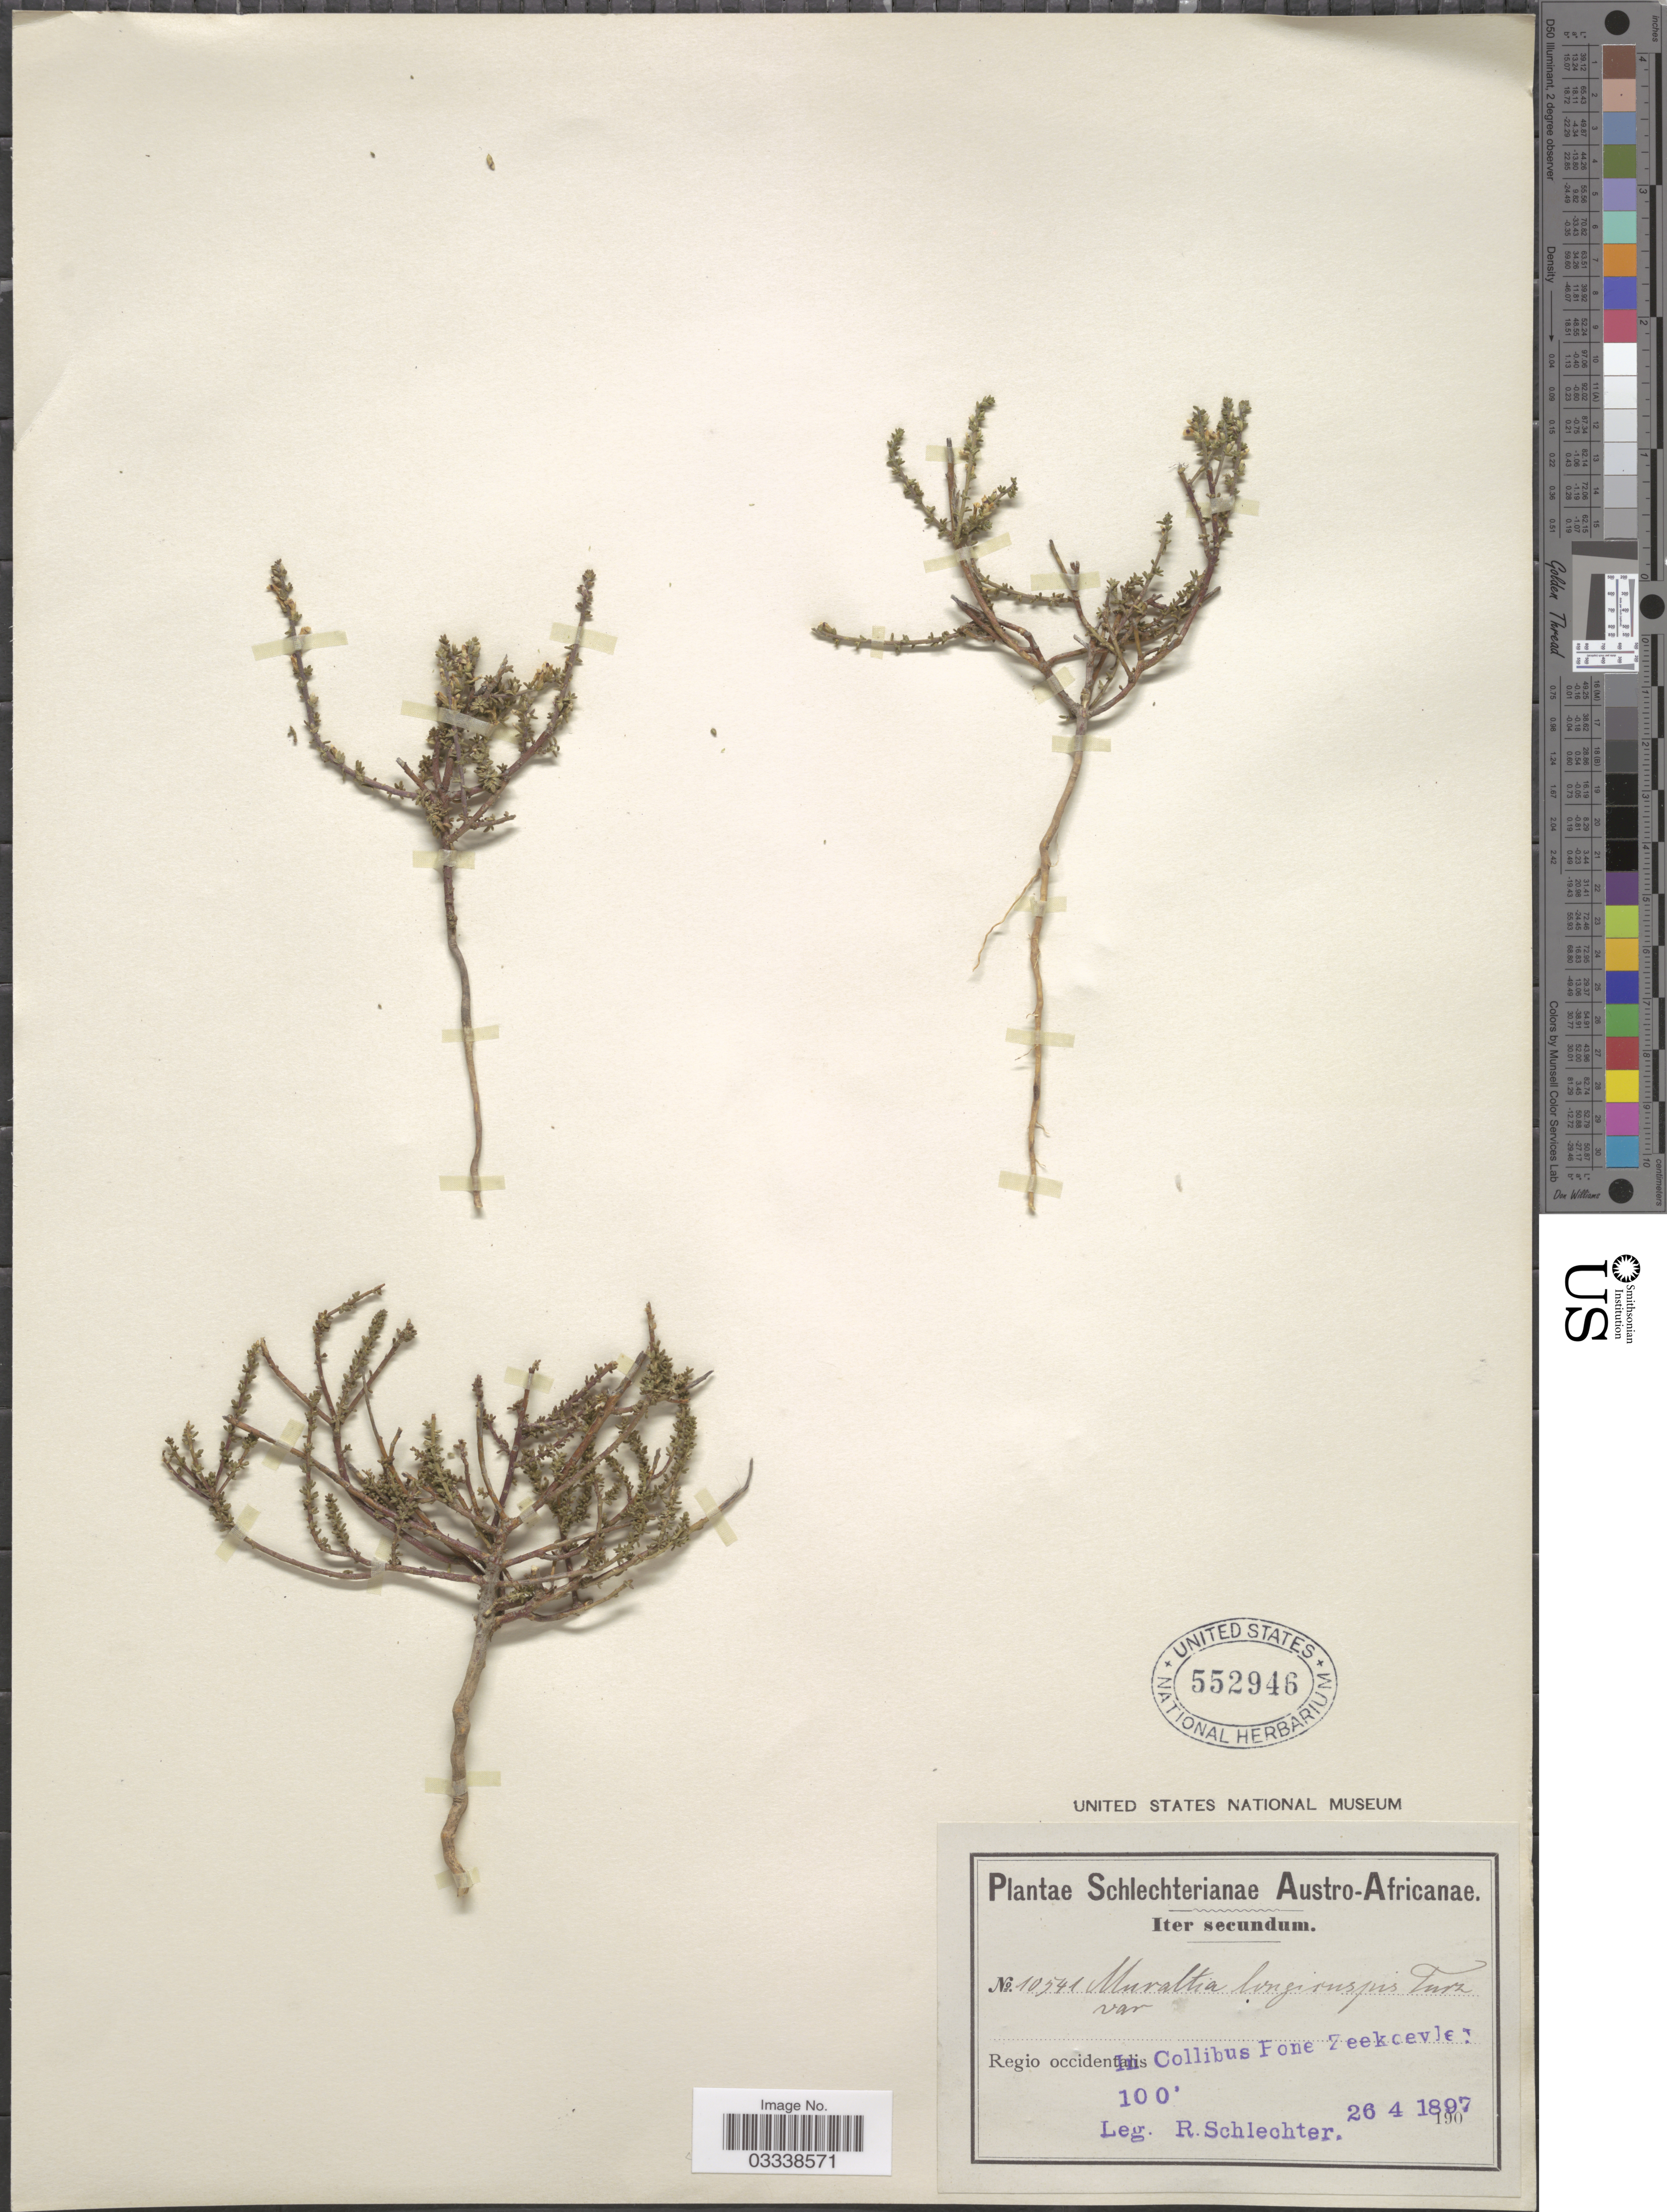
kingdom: Plantae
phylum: Tracheophyta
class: Magnoliopsida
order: Fabales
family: Polygalaceae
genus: Muraltia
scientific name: Muraltia longicuspis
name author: Turcz.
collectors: Schlechter, --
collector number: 10541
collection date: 1897-04-26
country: South Africa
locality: Austro-Africanae, Regio occidentalis, In Collibus Pone Zeekoevlei.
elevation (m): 30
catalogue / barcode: US 552946